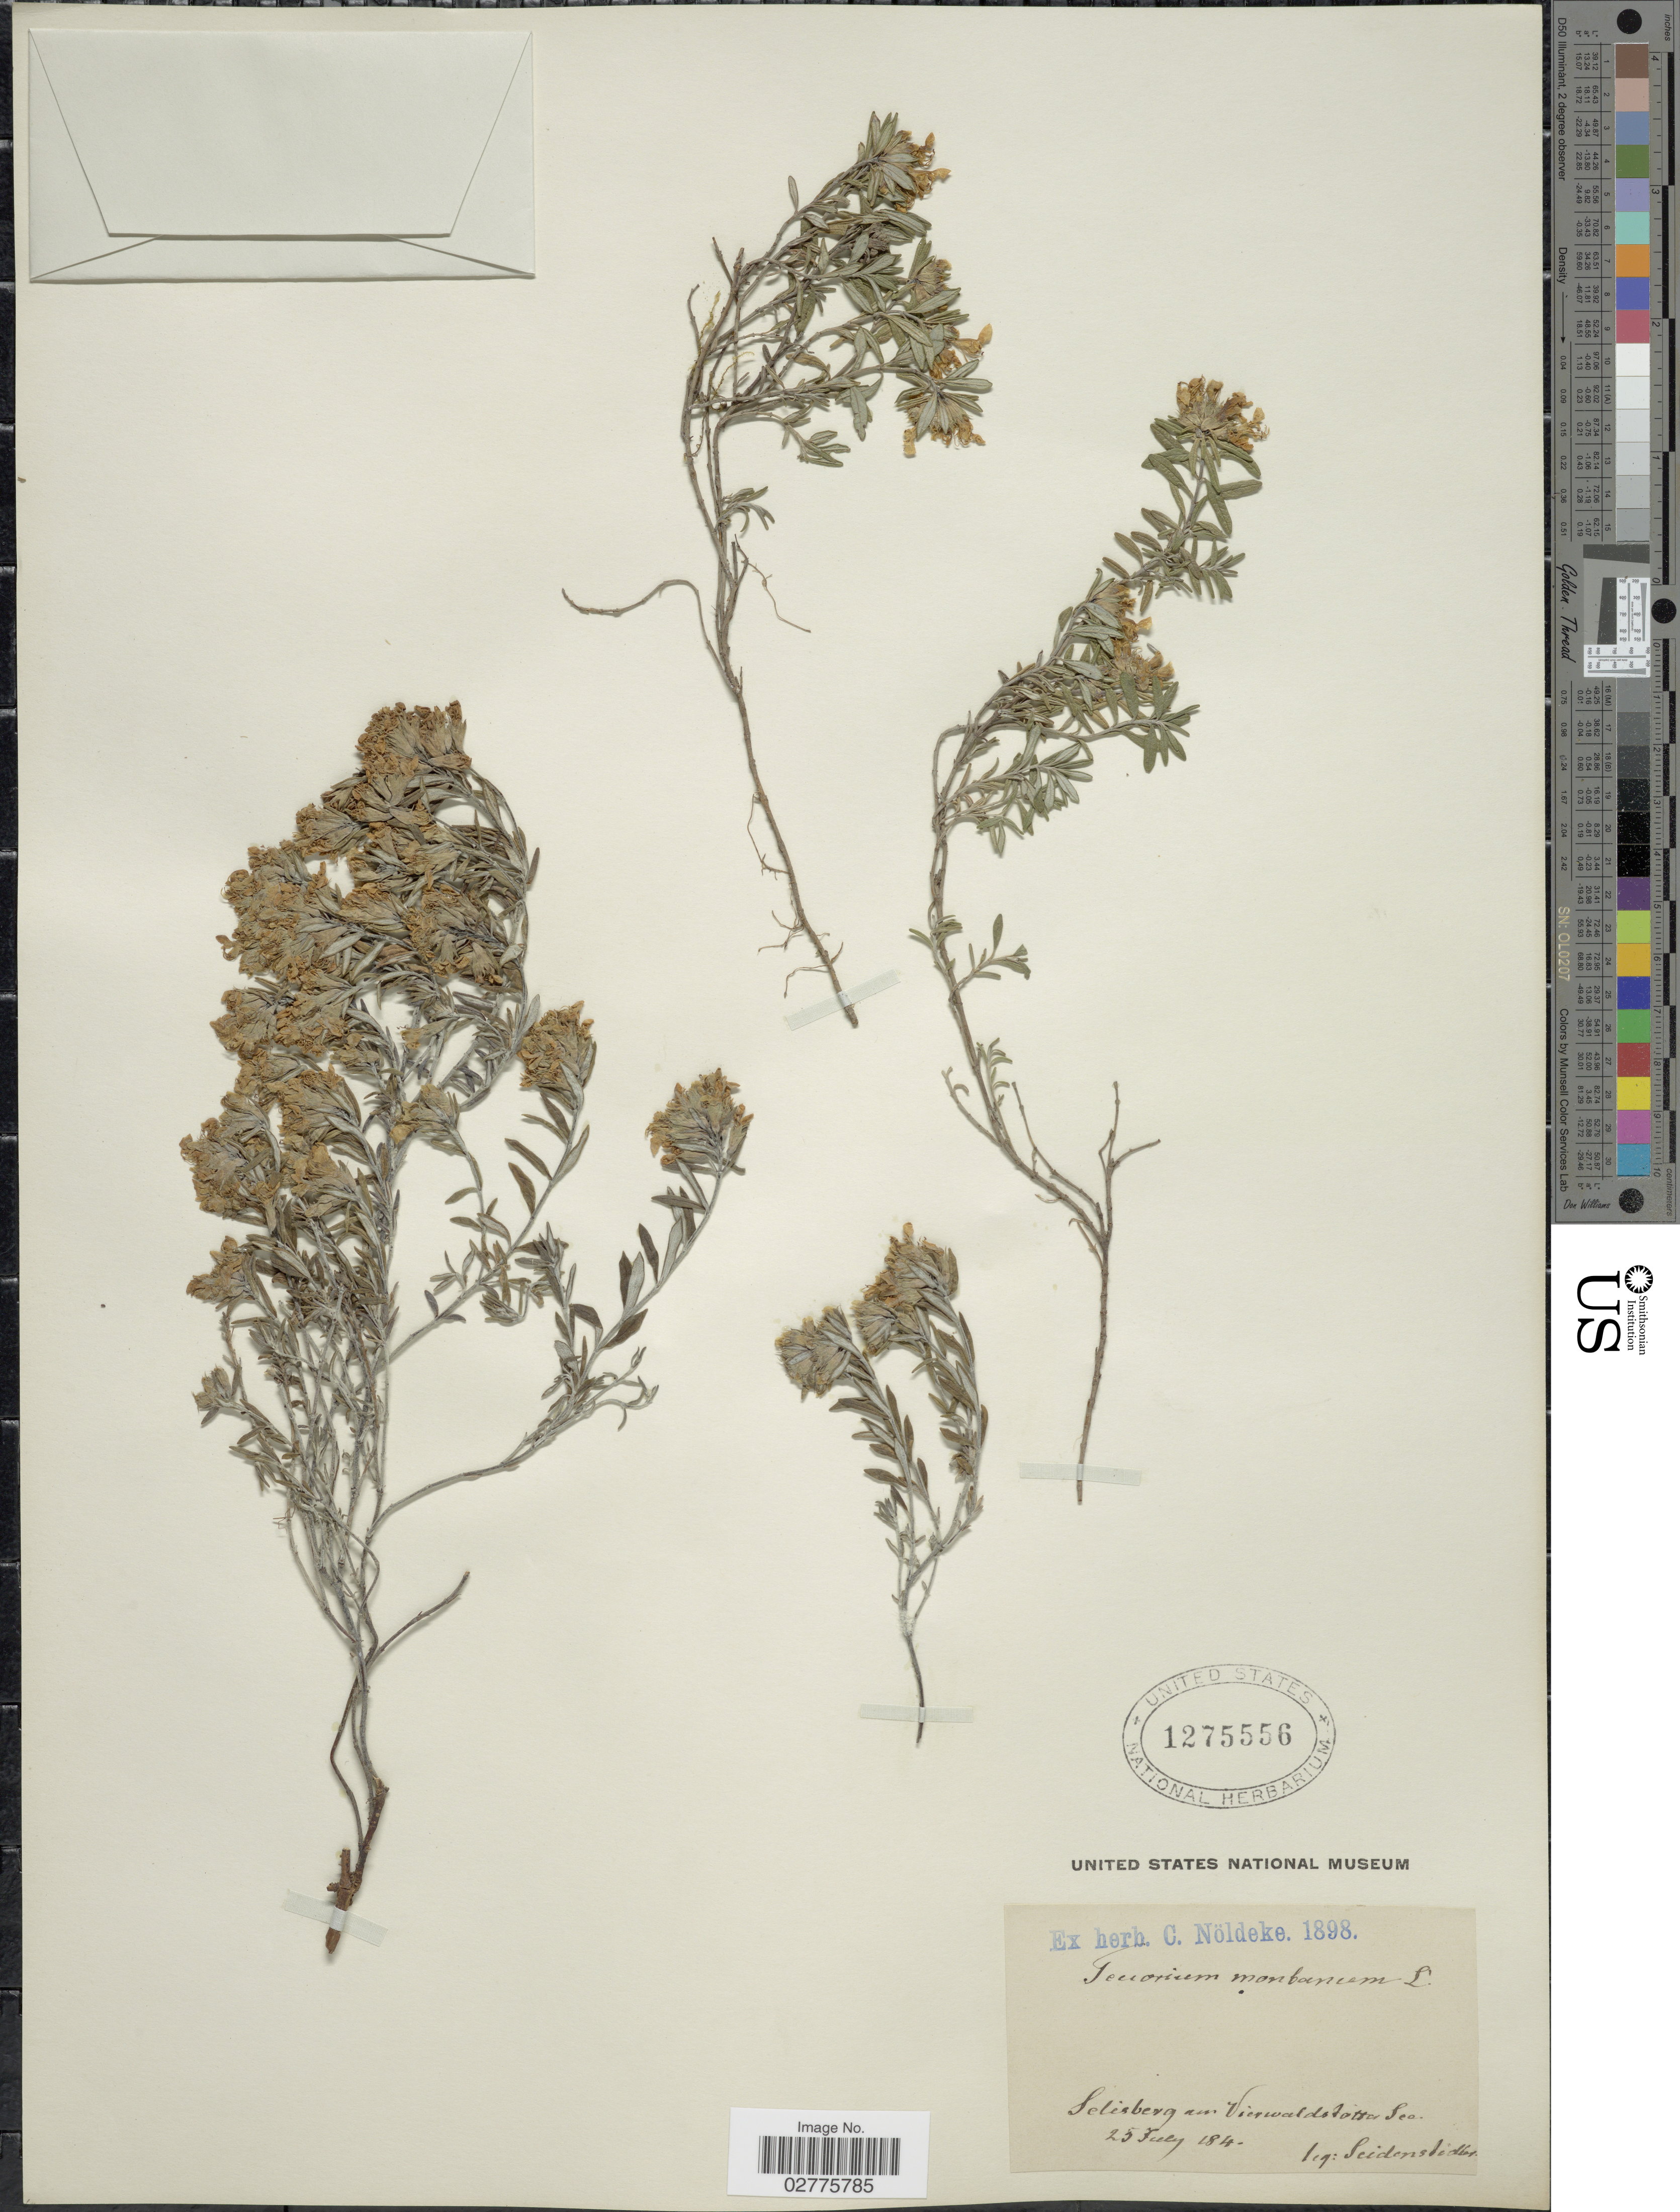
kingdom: Plantae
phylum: Tracheophyta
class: Magnoliopsida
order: Lamiales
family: Lamiaceae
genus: Teucrium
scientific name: Teucrium montanum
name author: L.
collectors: -. Seidensticker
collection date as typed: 25 July 184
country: Switzerland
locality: Selisberg am Vierwaldstättersee.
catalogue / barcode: US 1275556